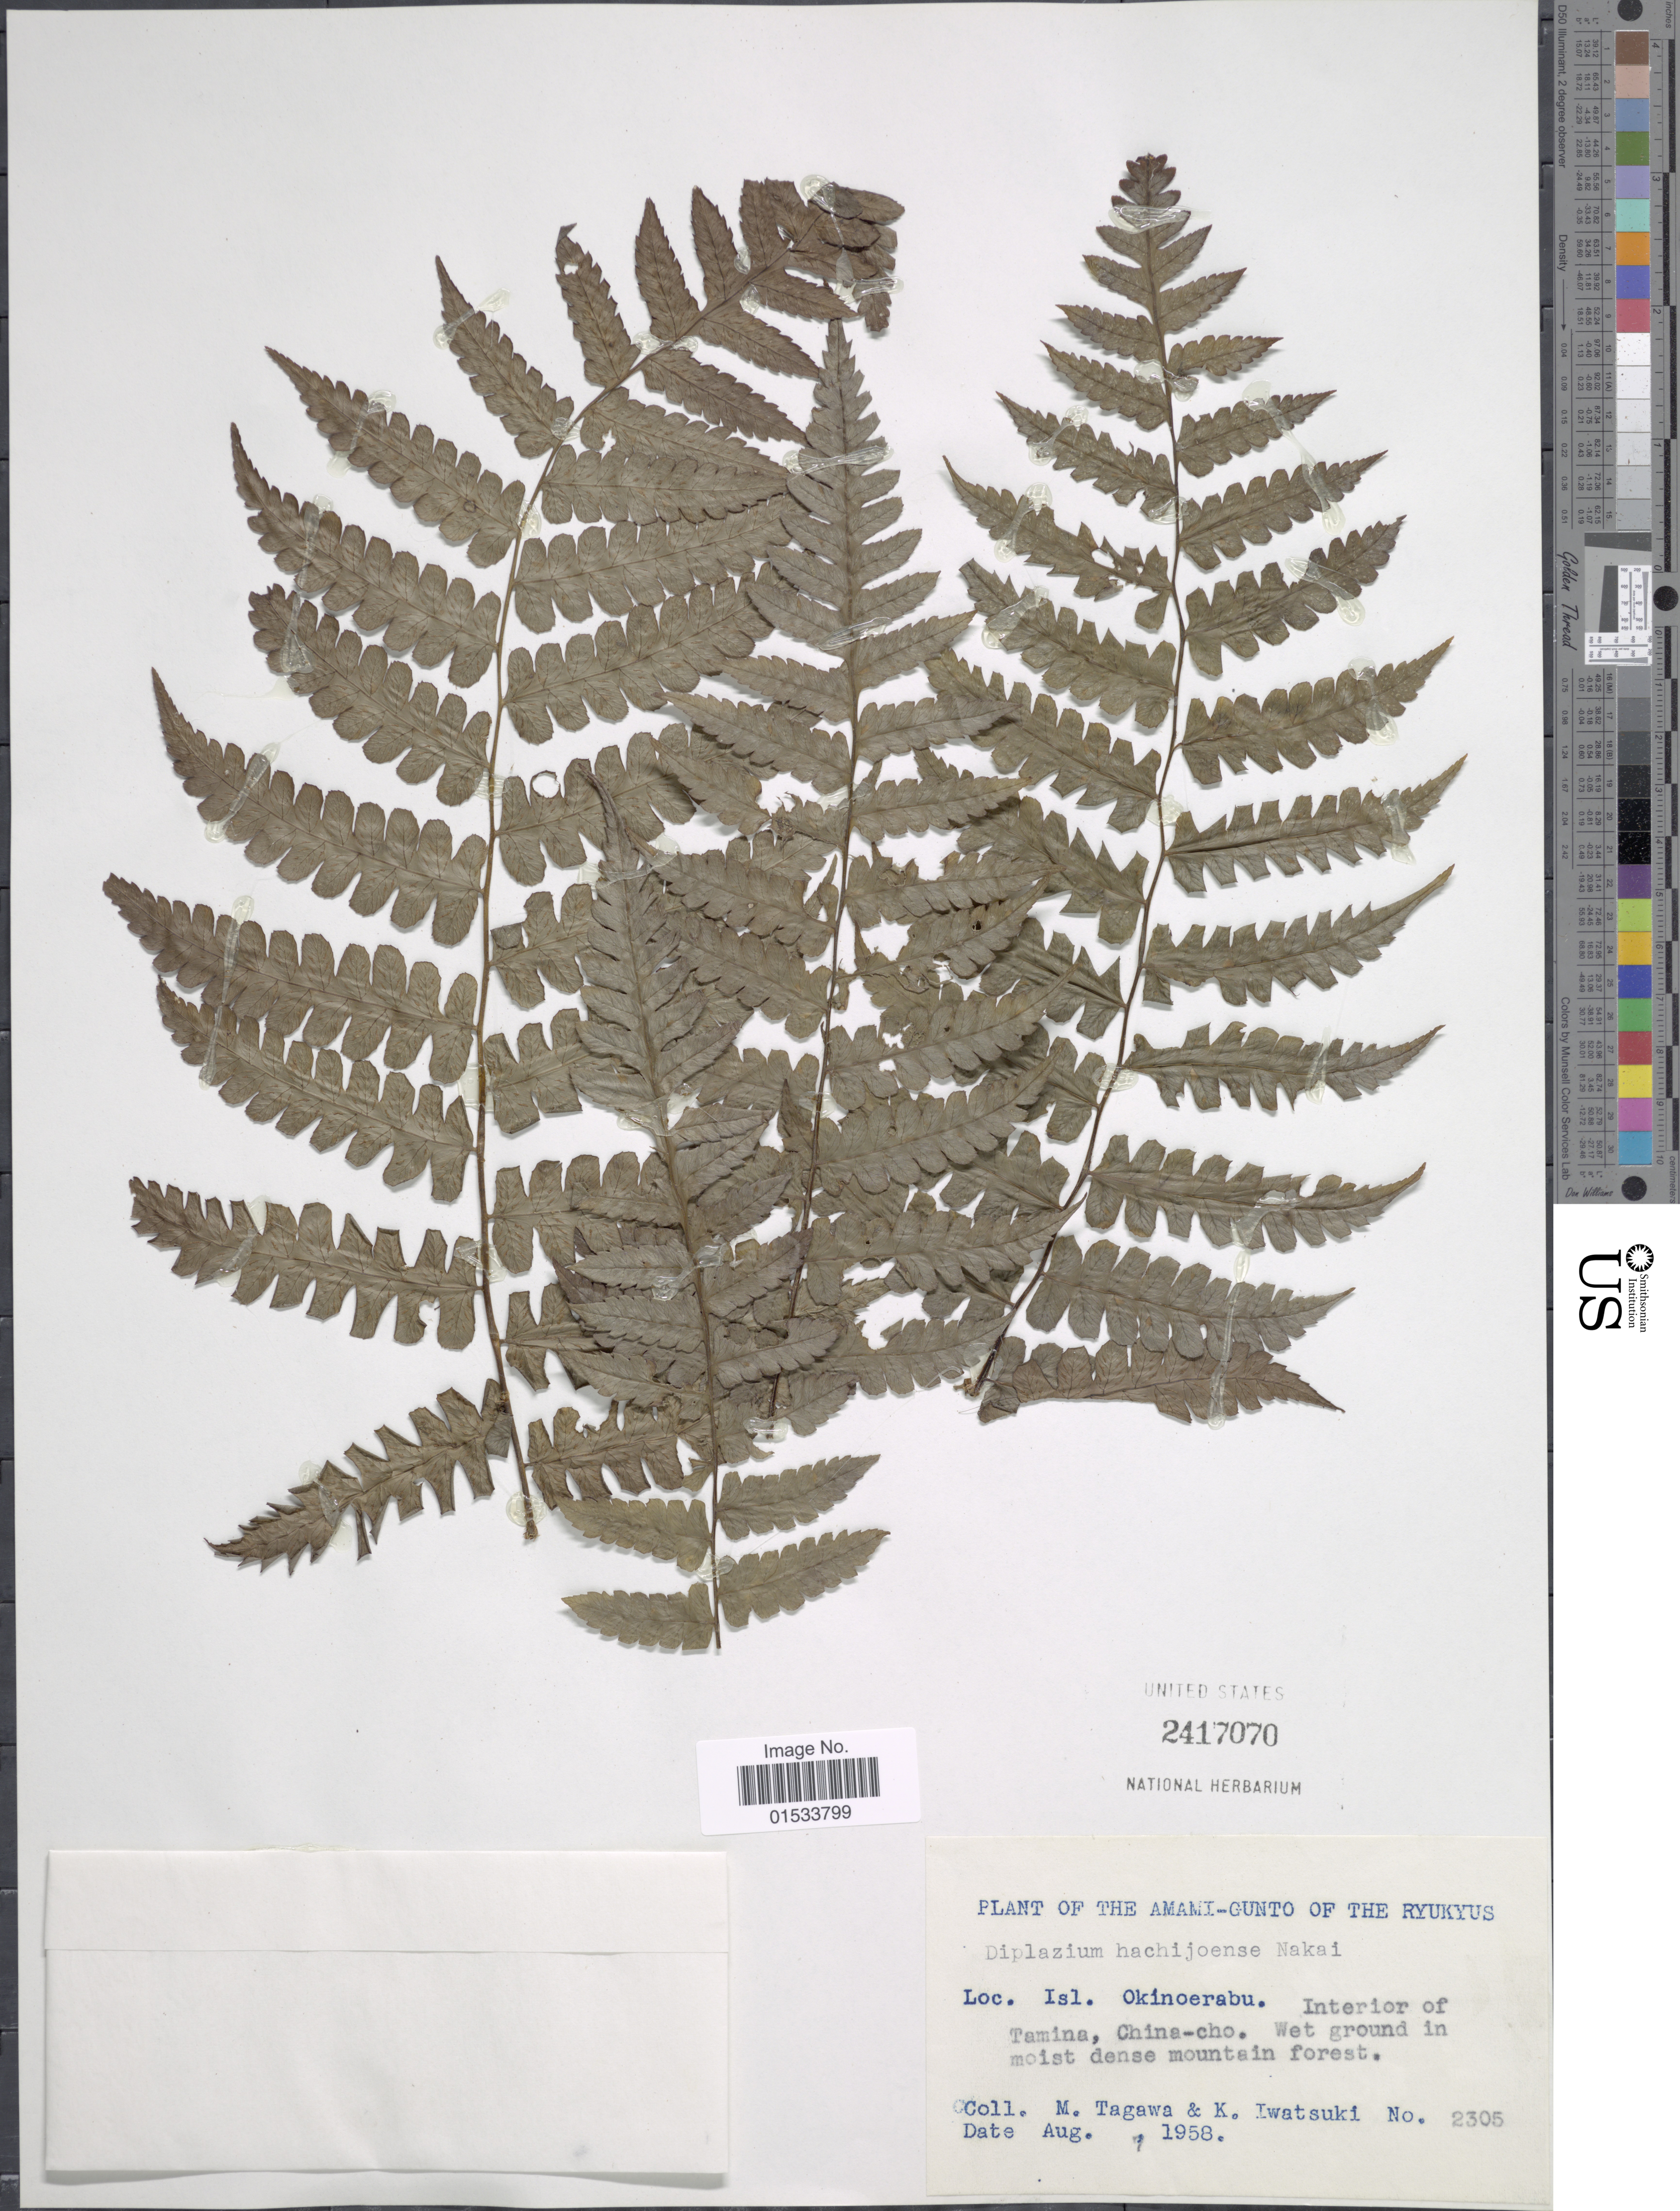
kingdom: Plantae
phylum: Tracheophyta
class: Polypodiopsida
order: Polypodiales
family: Athyriaceae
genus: Diplazium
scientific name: Diplazium hachijoense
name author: Nakai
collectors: M. Tagawa & K. Iwatsuki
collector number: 2305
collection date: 1958-08-07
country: Japan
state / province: Okinawa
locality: Amami- Gunto of the Ryukyus, Isl. Okinoerabu, interior of Tamina, Chin- cho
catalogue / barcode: US 2417070